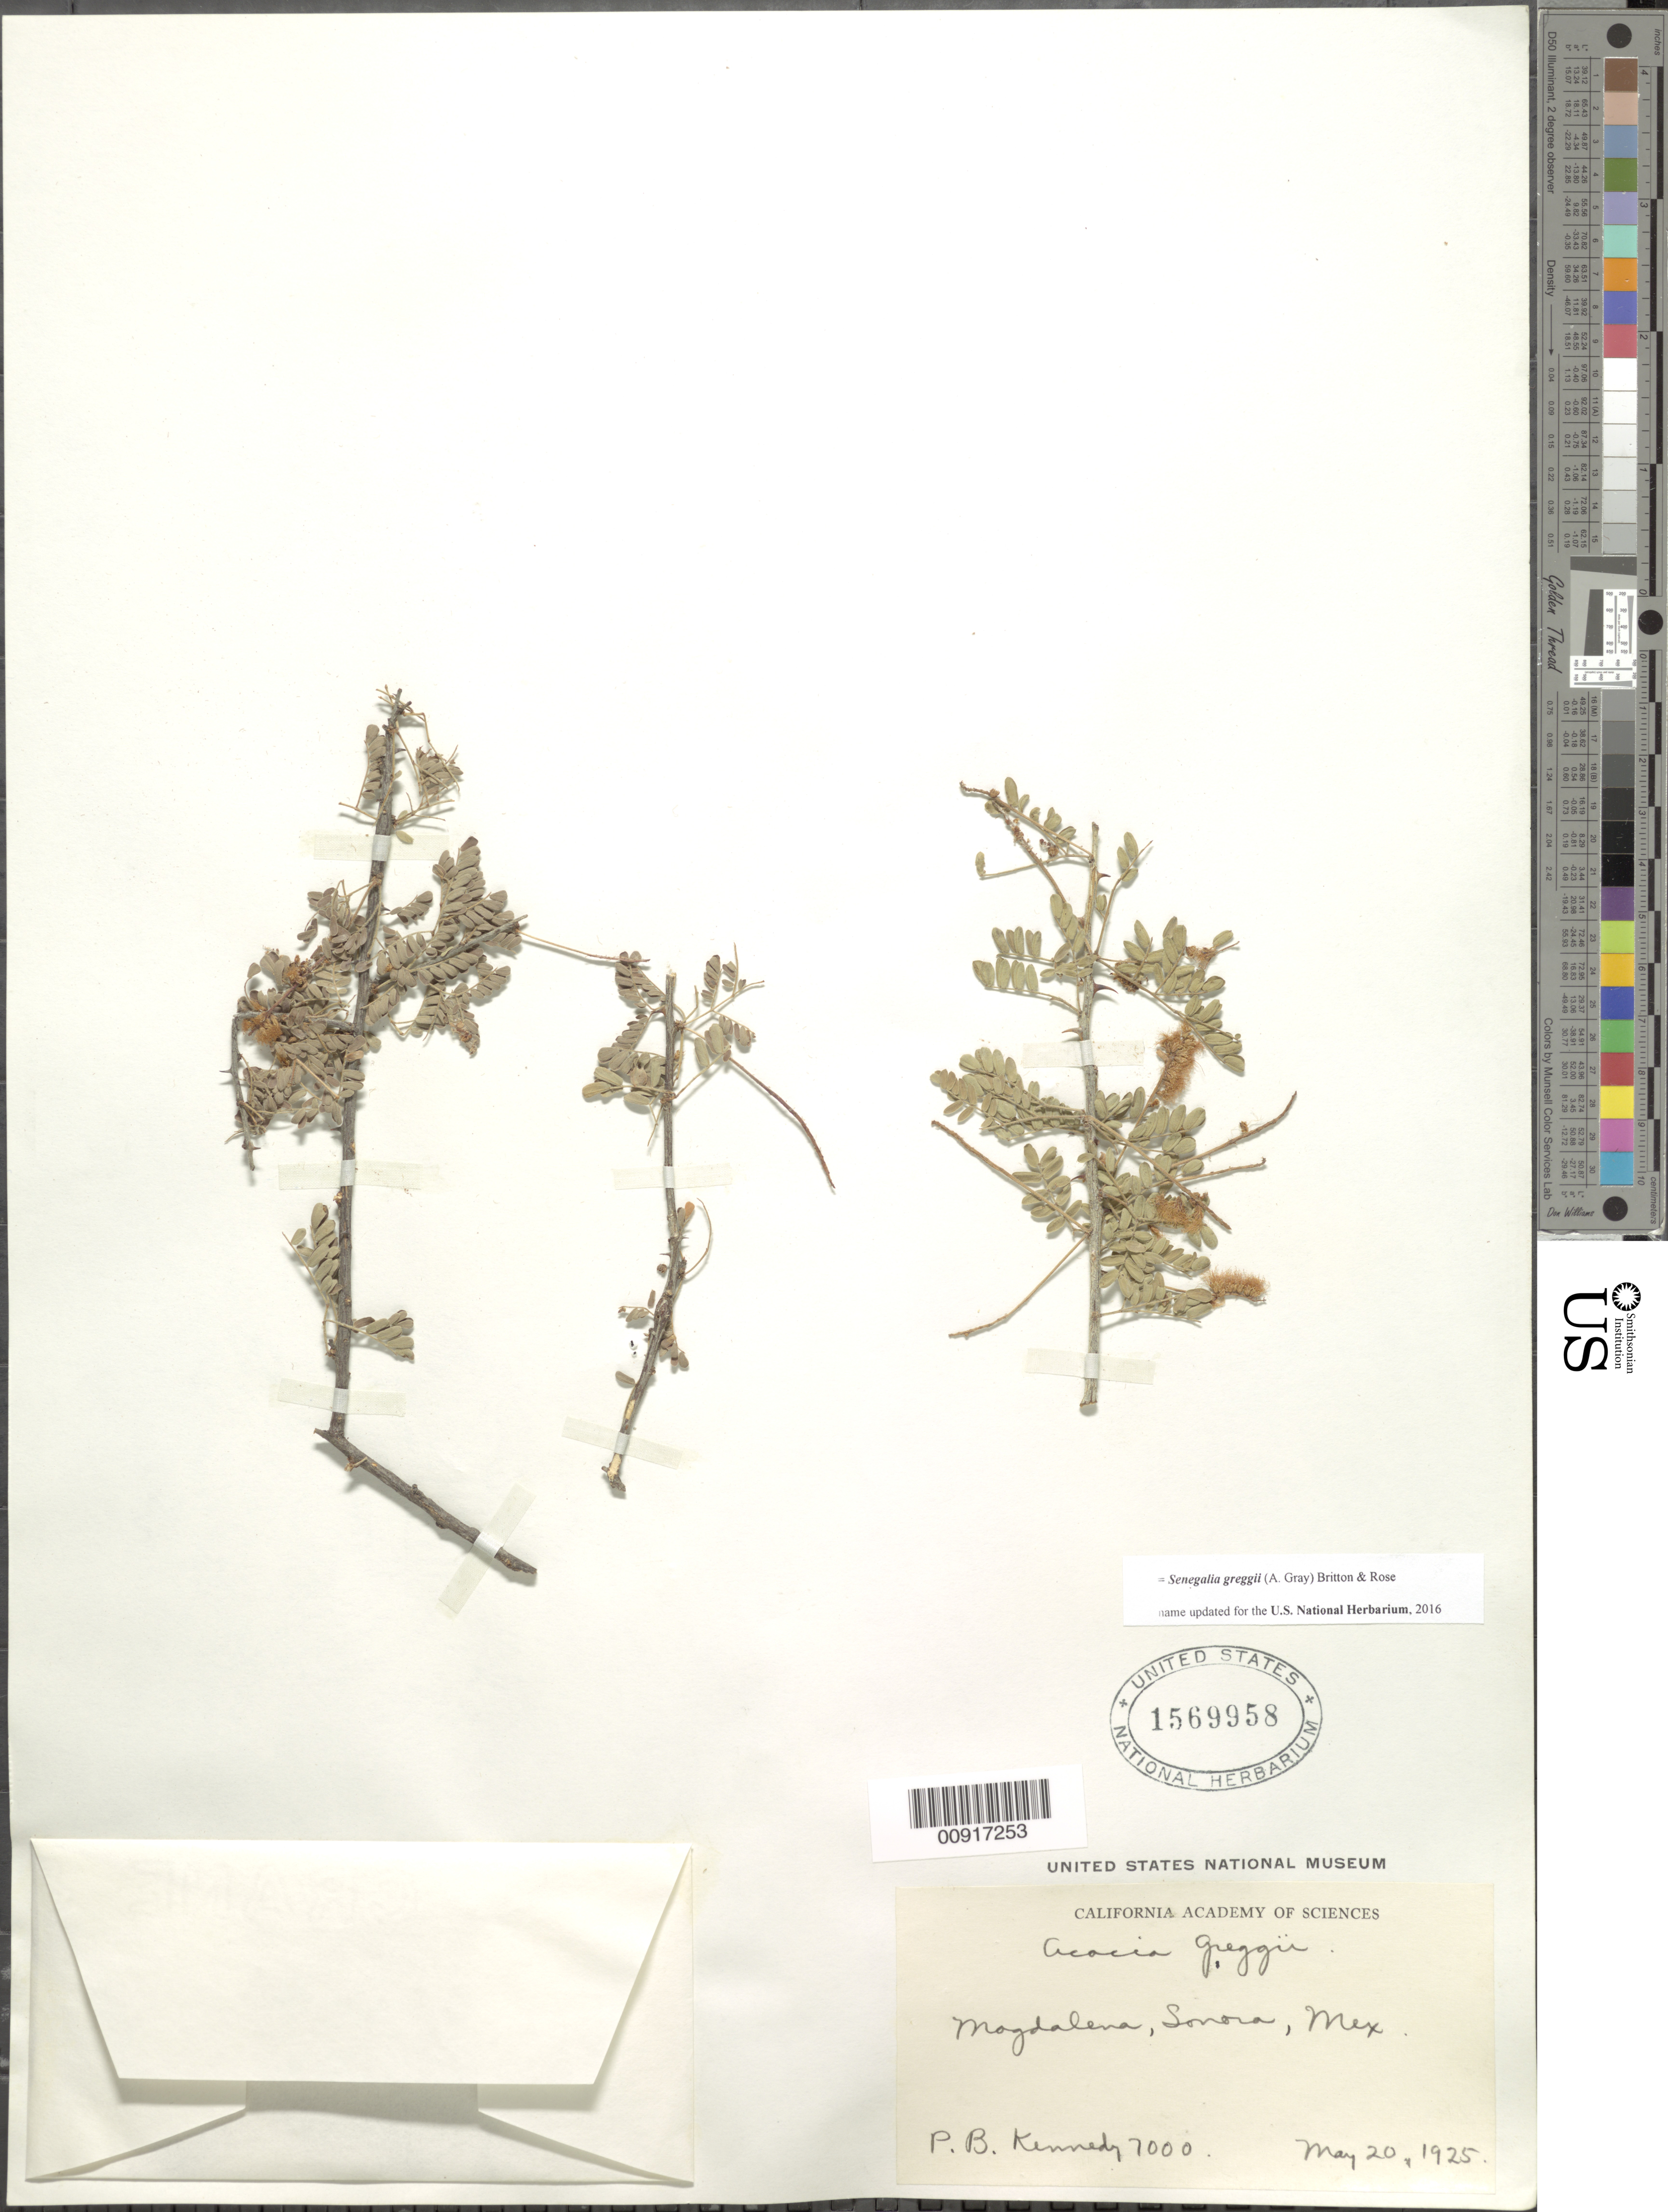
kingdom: Plantae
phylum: Tracheophyta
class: Magnoliopsida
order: Fabales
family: Fabaceae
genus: Senegalia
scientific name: Senegalia greggii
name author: (A. Gray) Britton & Rose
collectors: P. B. Kennedy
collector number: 7000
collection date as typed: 20 May 1925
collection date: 1925-05-20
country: Mexico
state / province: Sonora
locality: Magdalena, Sonora.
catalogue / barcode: US 1569958